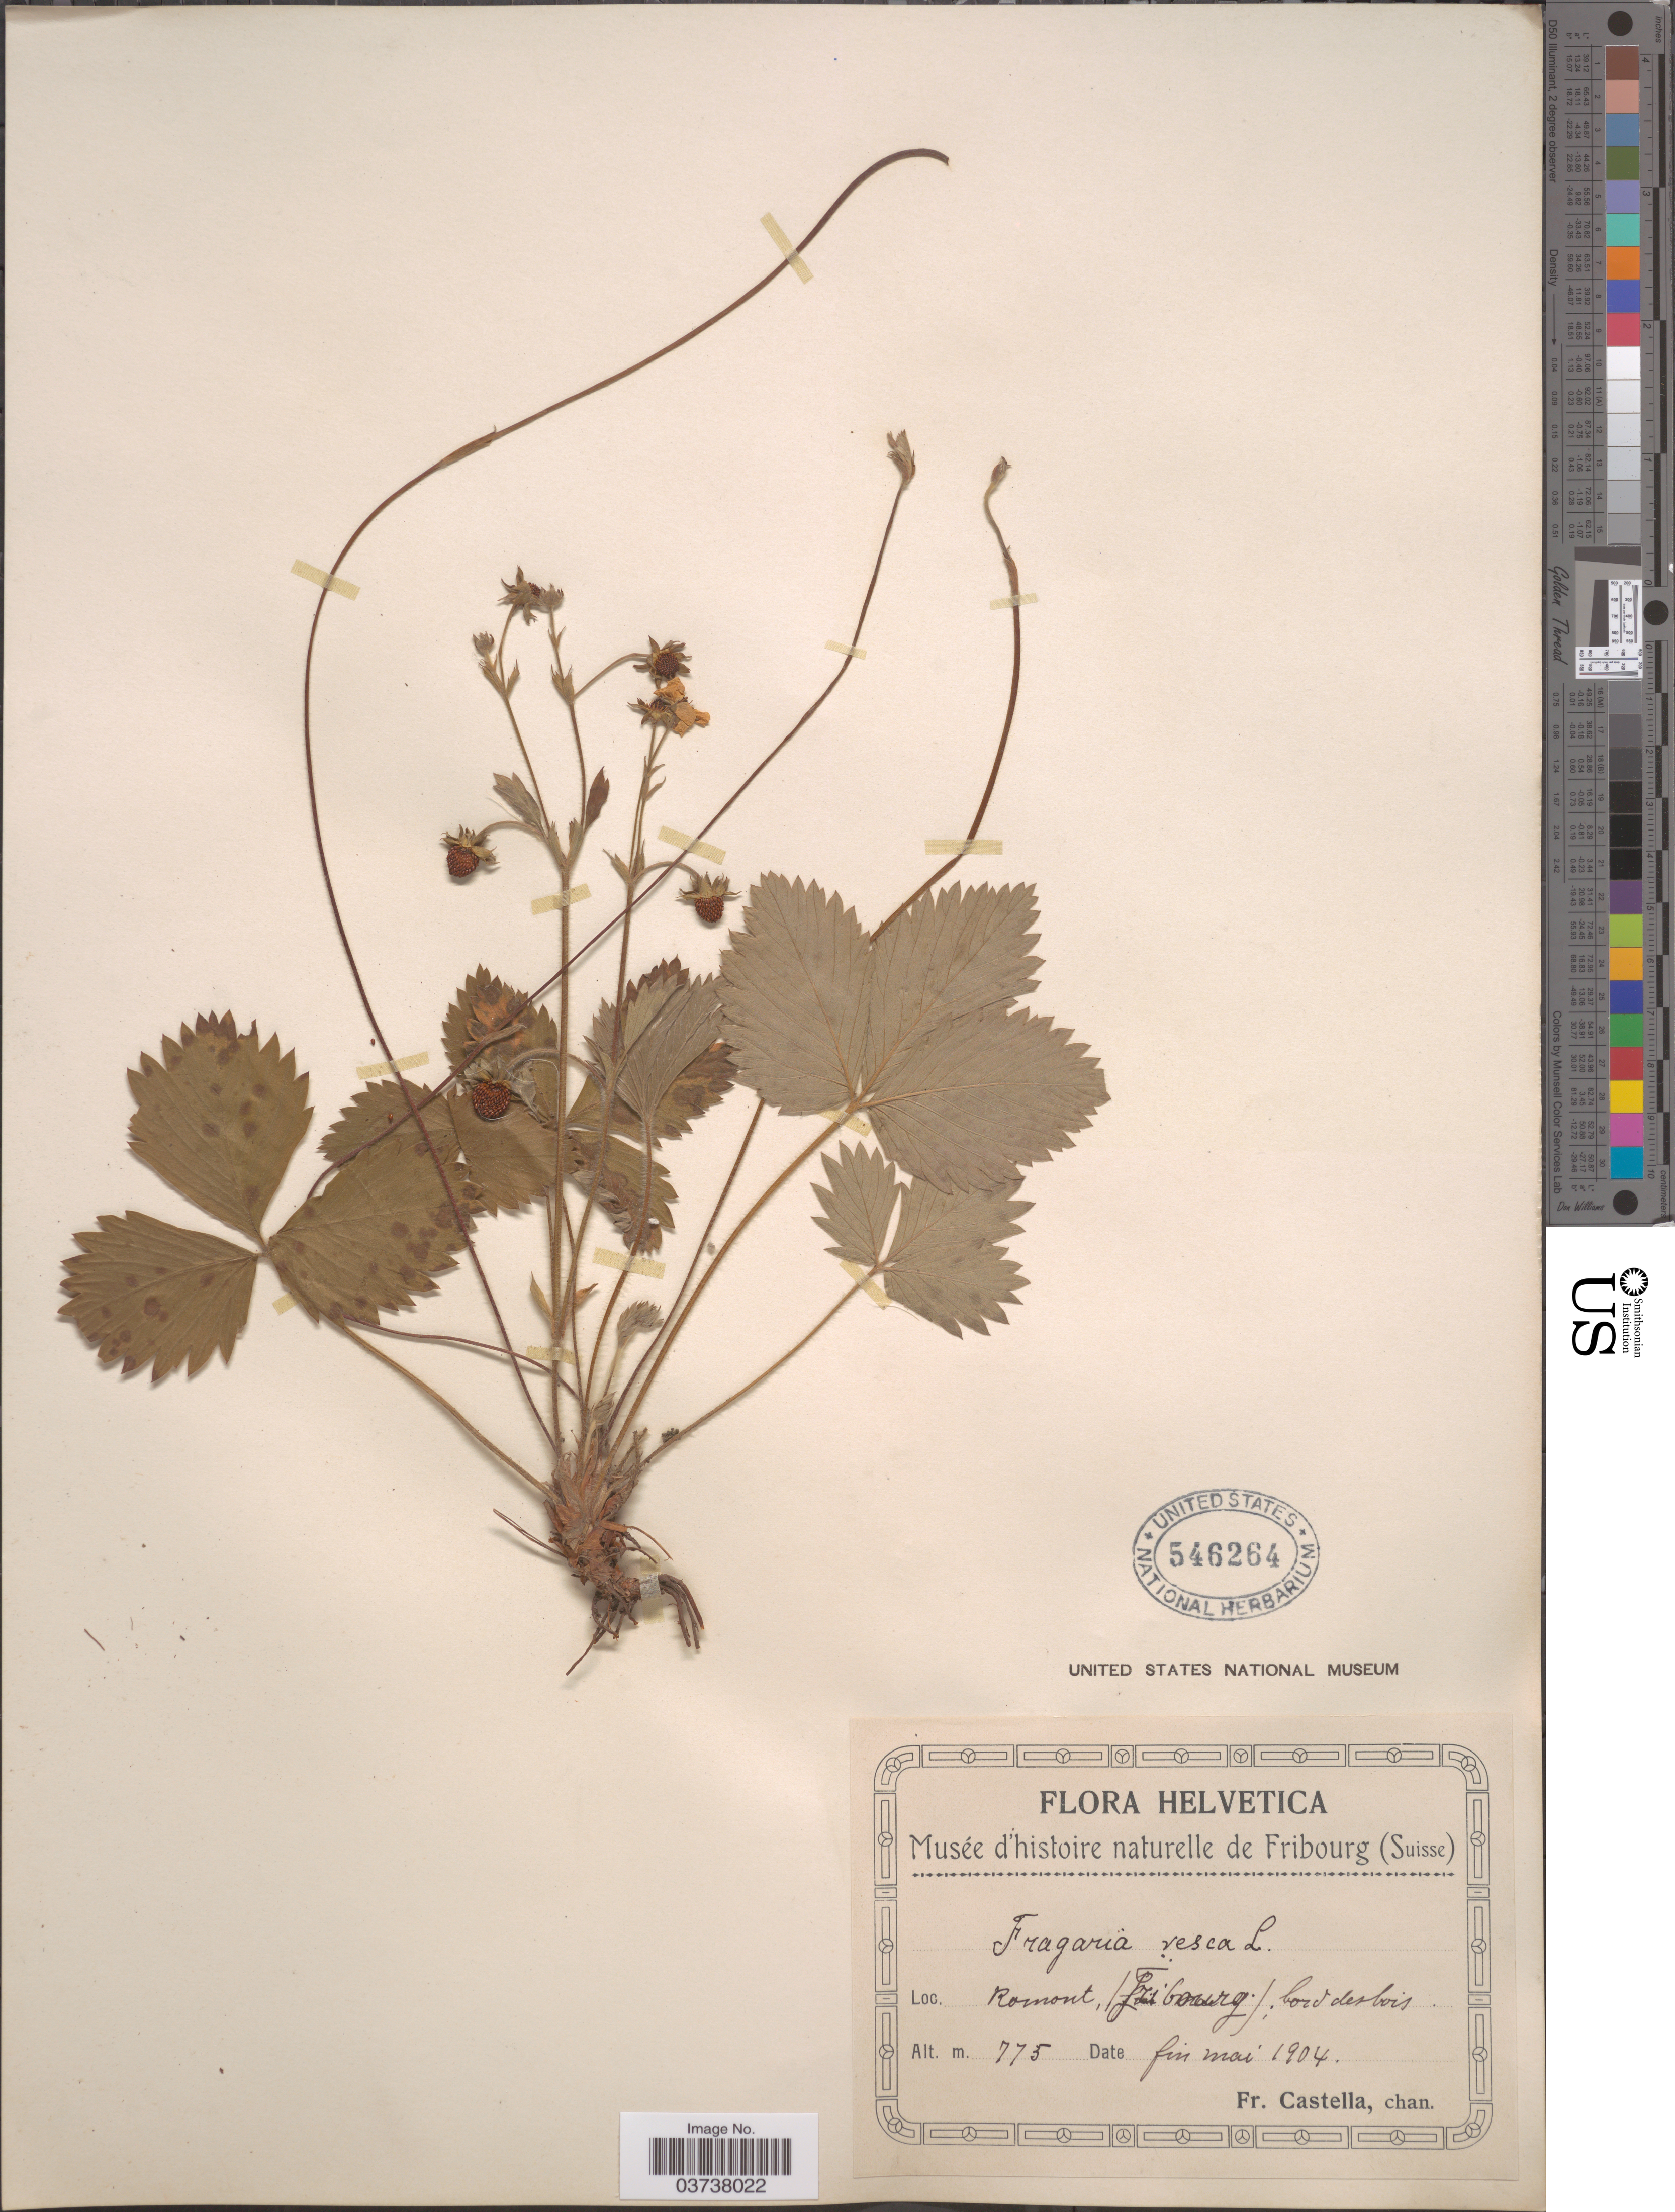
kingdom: Plantae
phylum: Tracheophyta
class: Magnoliopsida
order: Rosales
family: Rosaceae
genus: Fragaria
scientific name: Fragaria vesca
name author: L.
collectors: Fr. Castella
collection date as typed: fin mai 1904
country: Switzerland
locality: Helvetica. Romont, (Fribourg): bord des bois.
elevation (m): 775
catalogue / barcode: US 546264